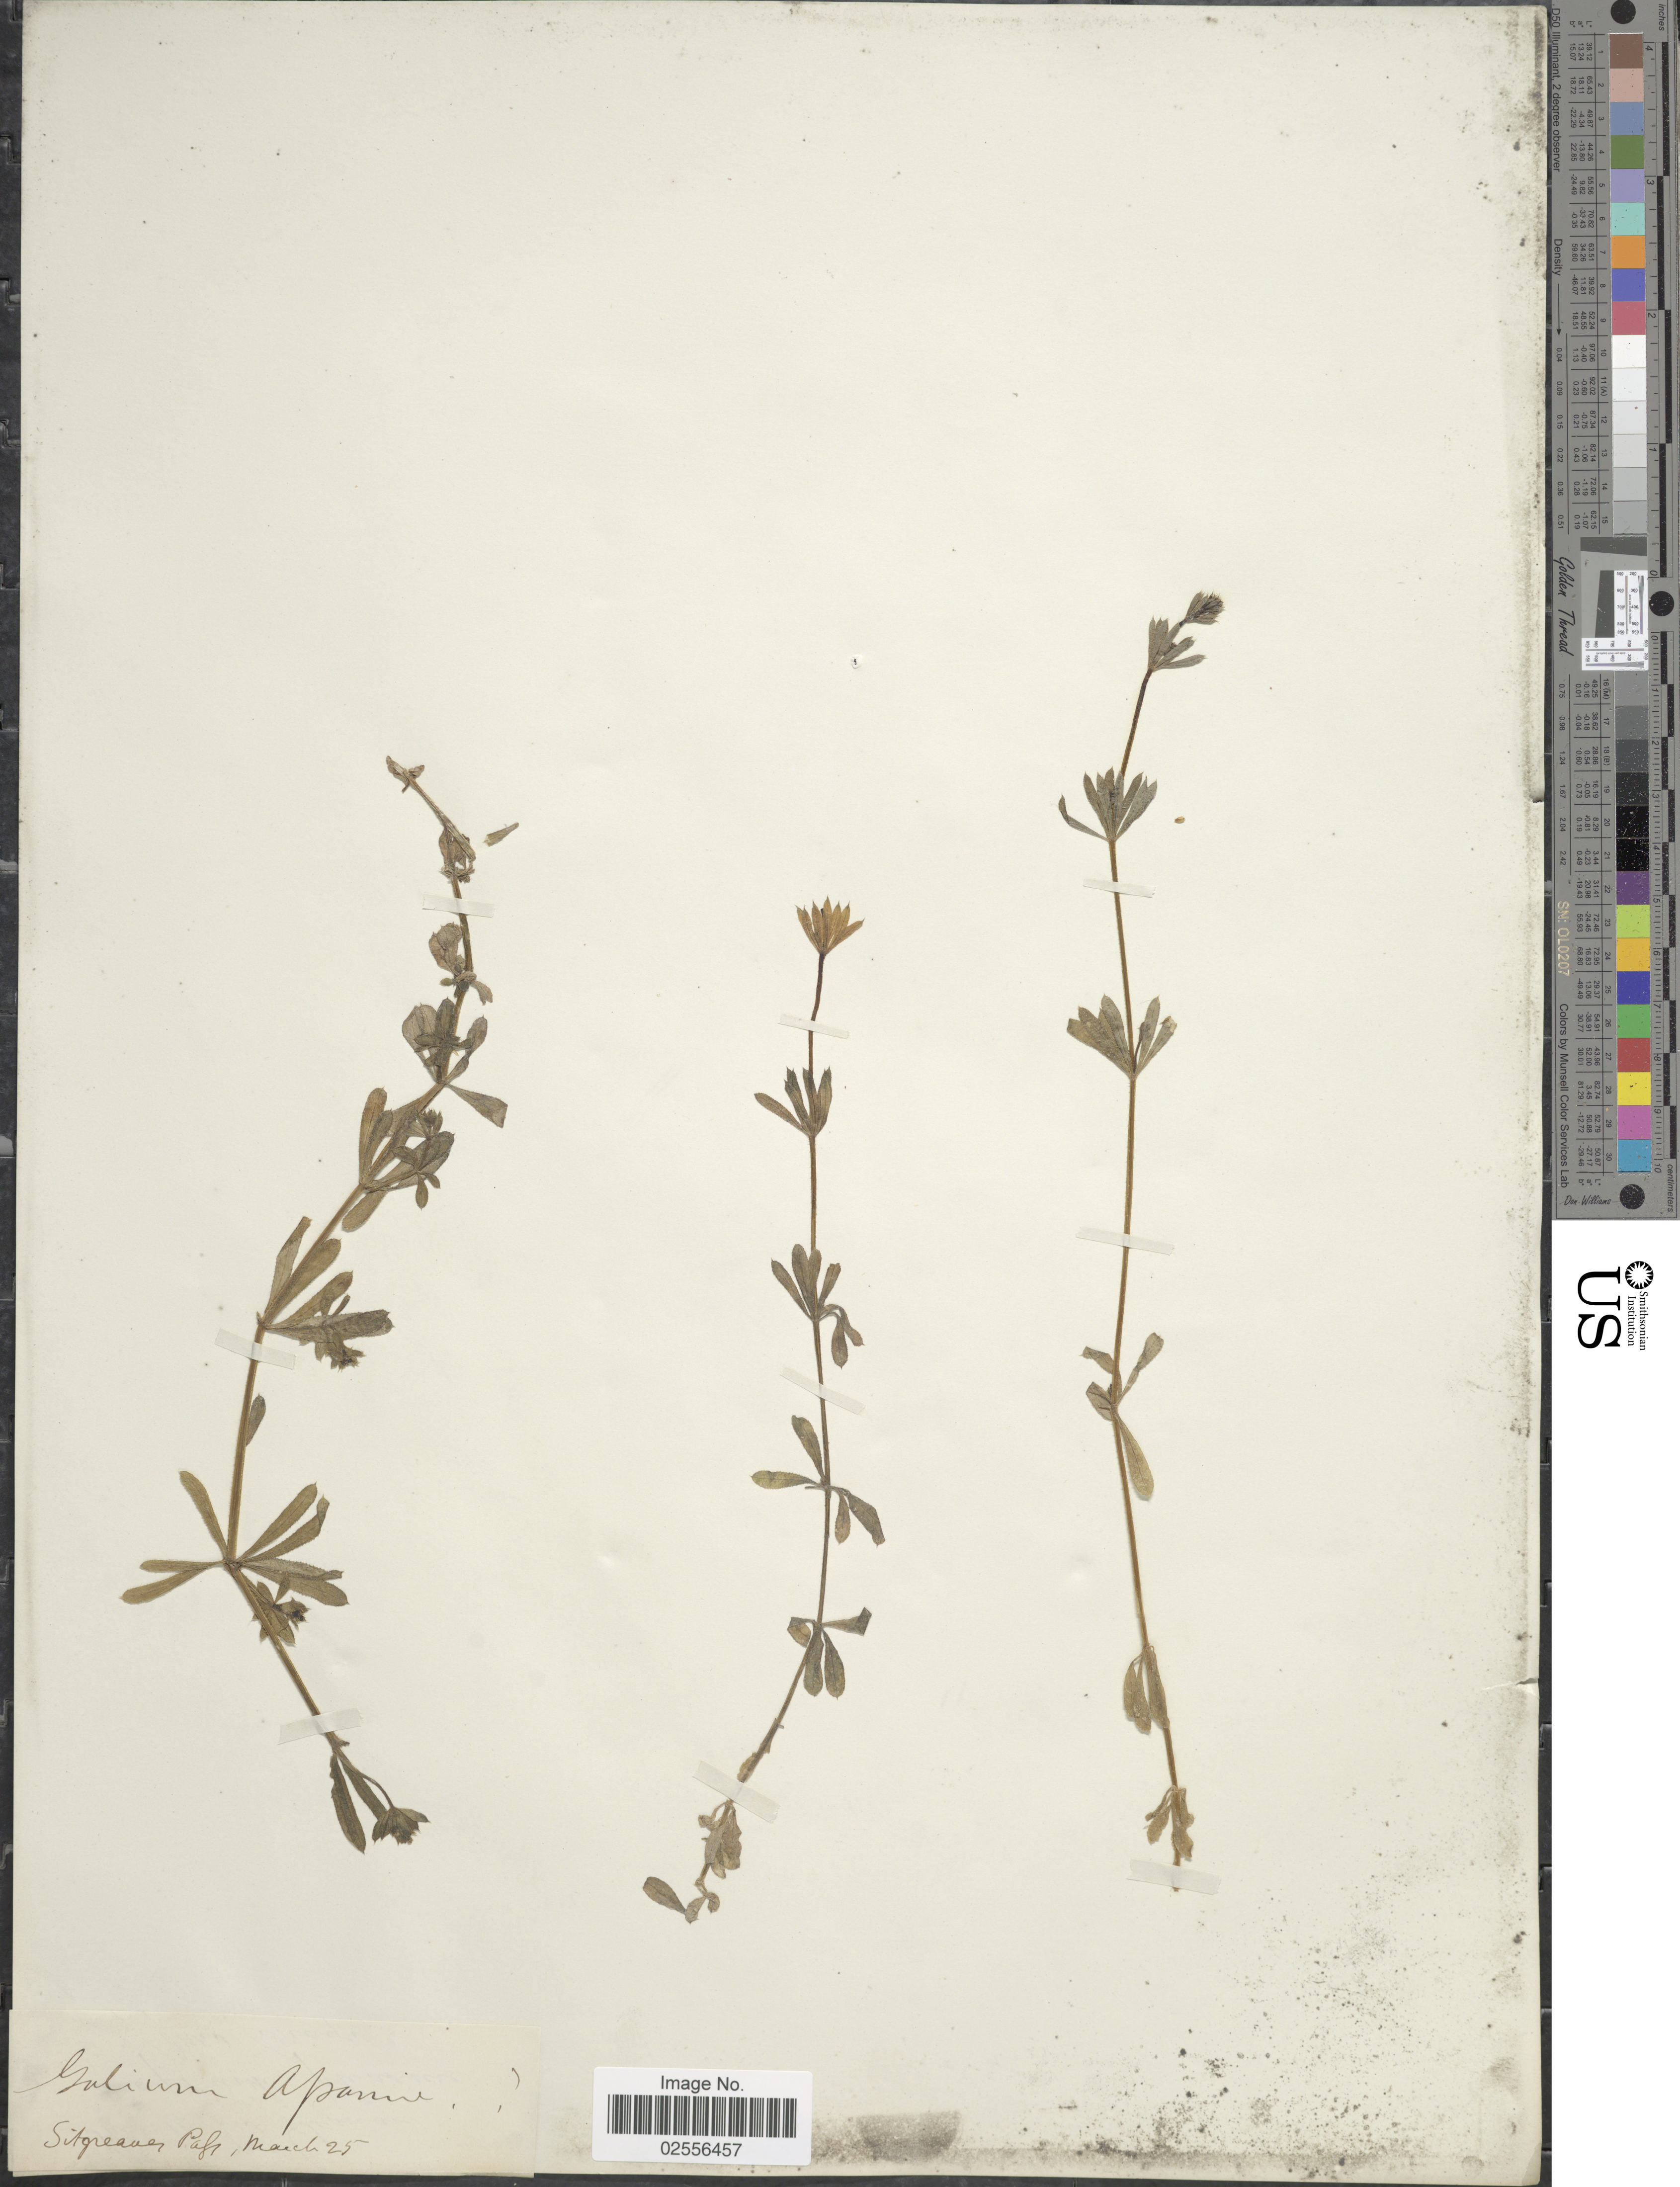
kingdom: Plantae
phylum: Tracheophyta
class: Magnoliopsida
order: Gentianales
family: Rubiaceae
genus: Galium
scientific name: Galium aparine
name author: L.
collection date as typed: Transcribed d/m/y: /3/25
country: United States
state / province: Arizona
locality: Sitgreaves Pass